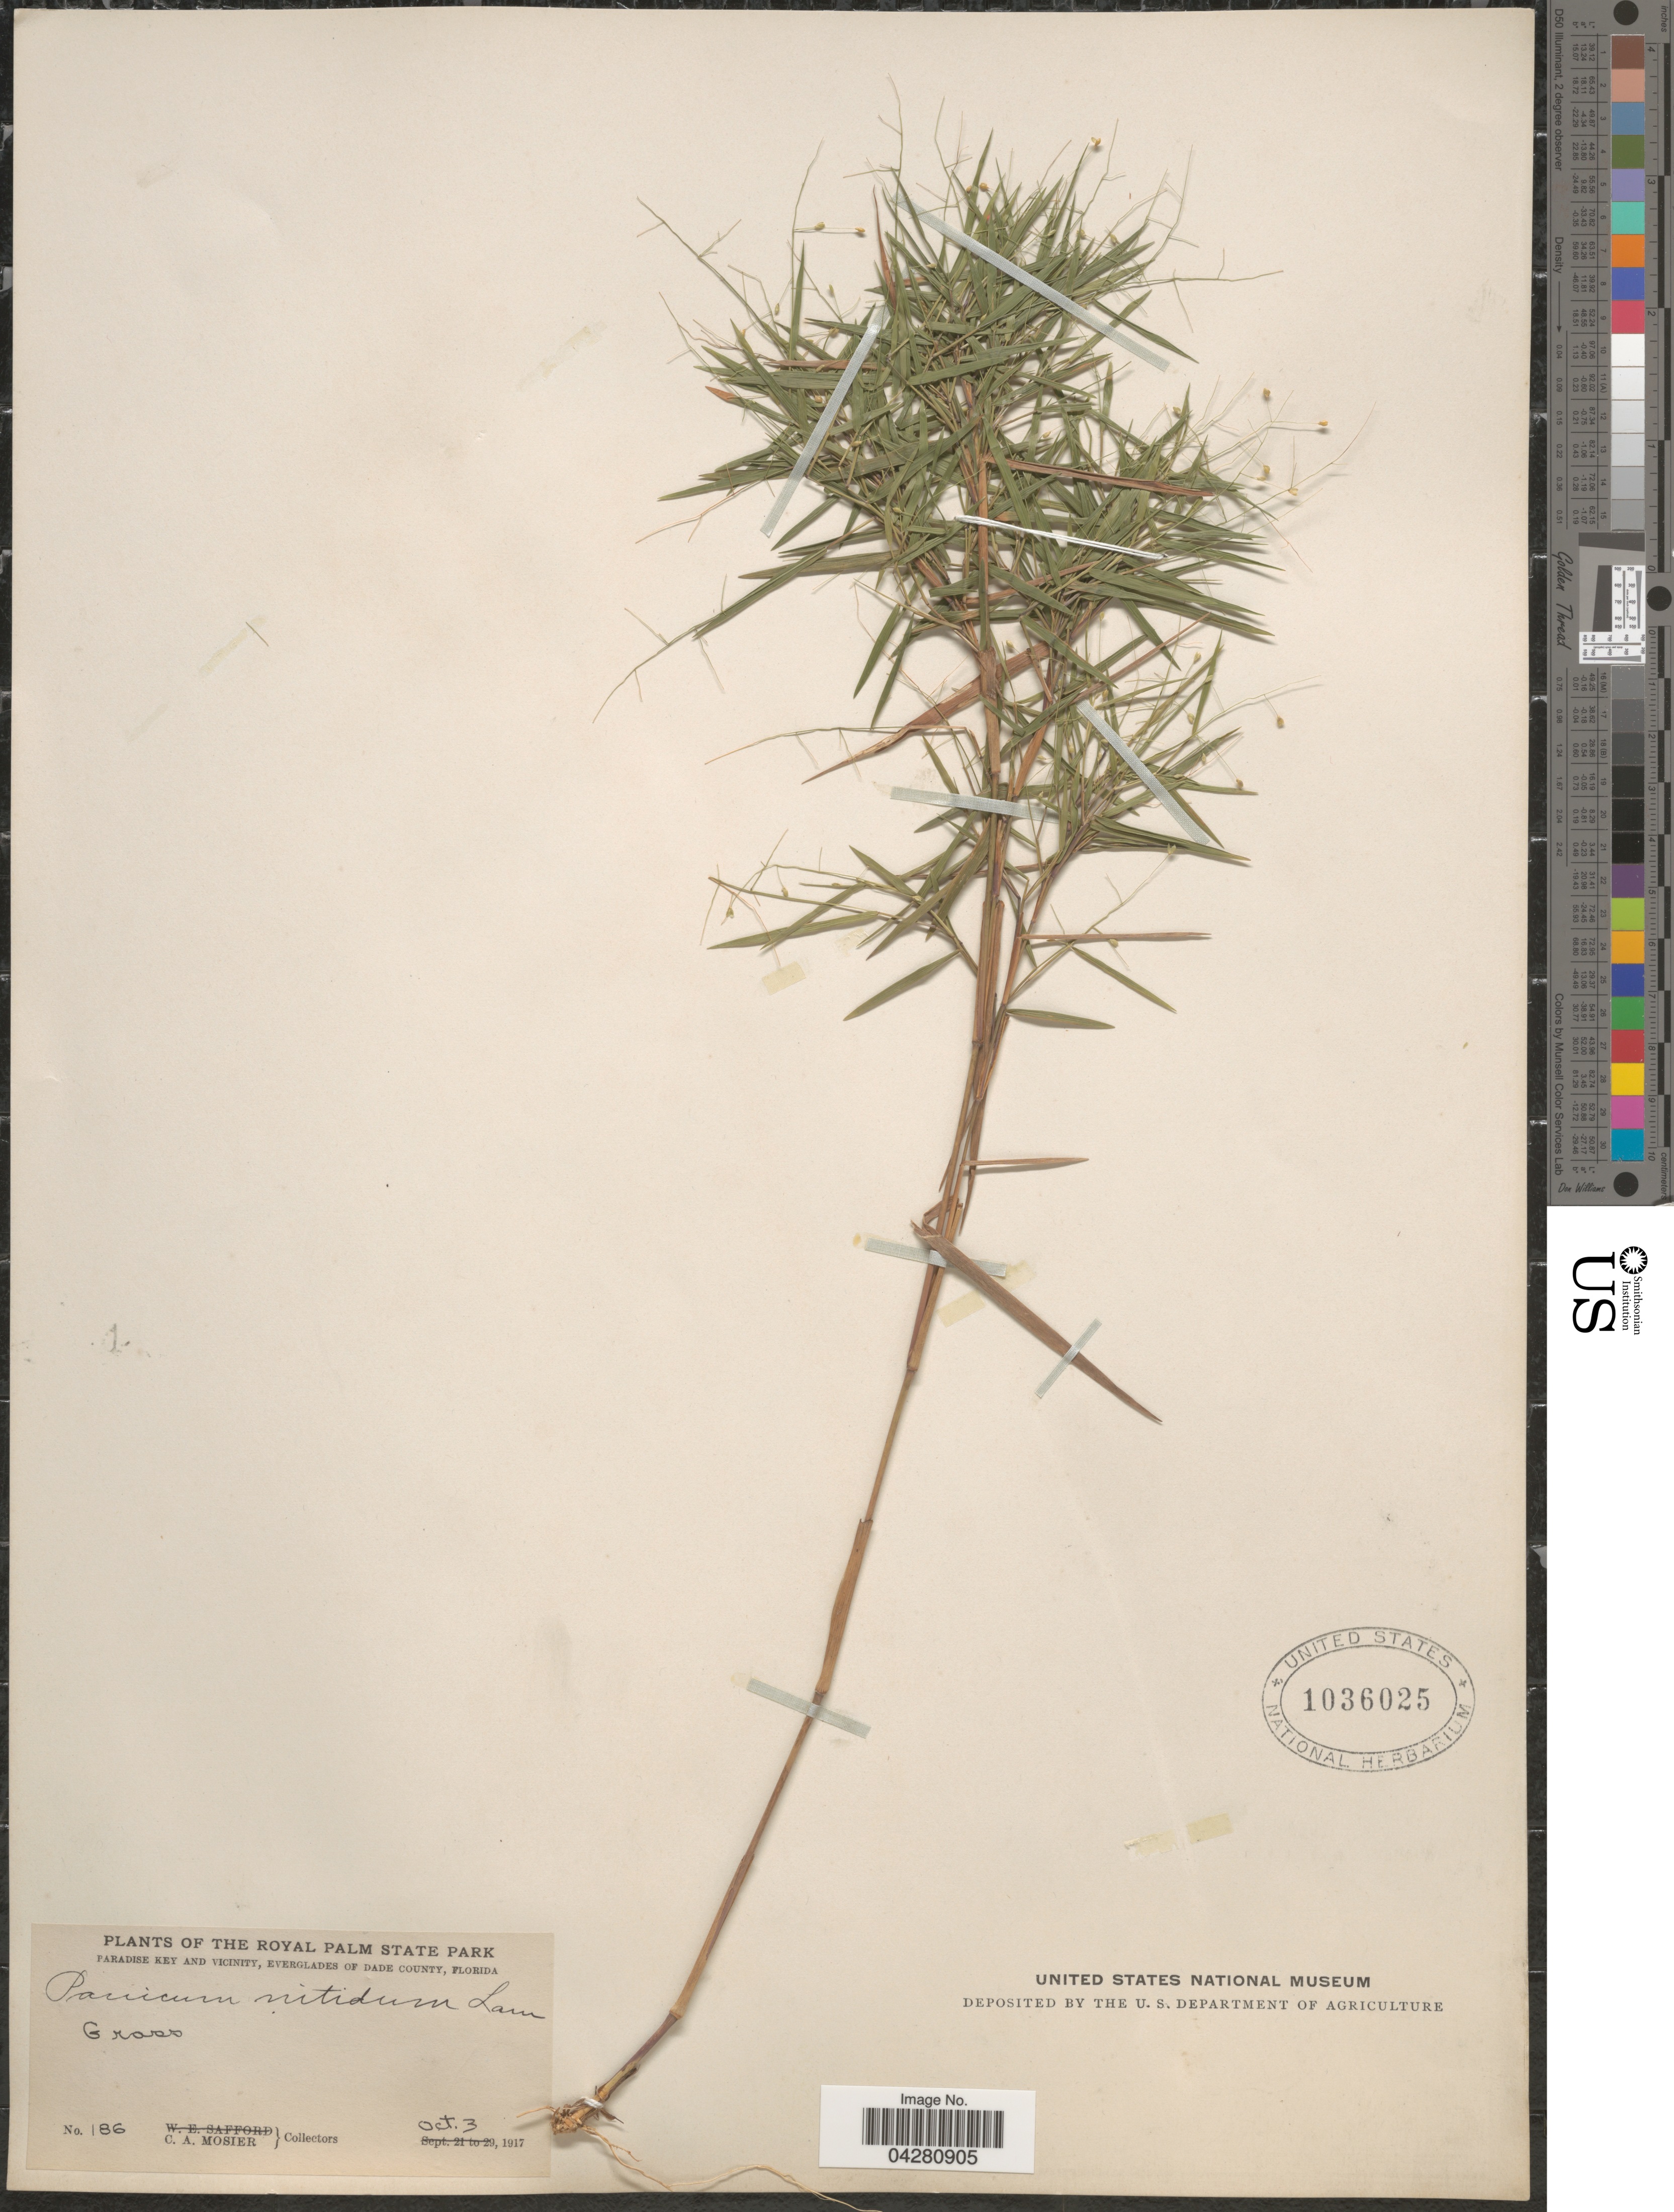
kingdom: Plantae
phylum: Tracheophyta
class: Liliopsida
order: Poales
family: Poaceae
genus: Dichanthelium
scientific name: Dichanthelium dichotomum var. dichotomum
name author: (L.) Gould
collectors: C. A. Mosier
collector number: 186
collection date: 1917-10-03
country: United States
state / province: Florida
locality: The Royal Palm State Park. Paradise Key and Vicinity, Everglades of Dade County.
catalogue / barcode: US 1036025